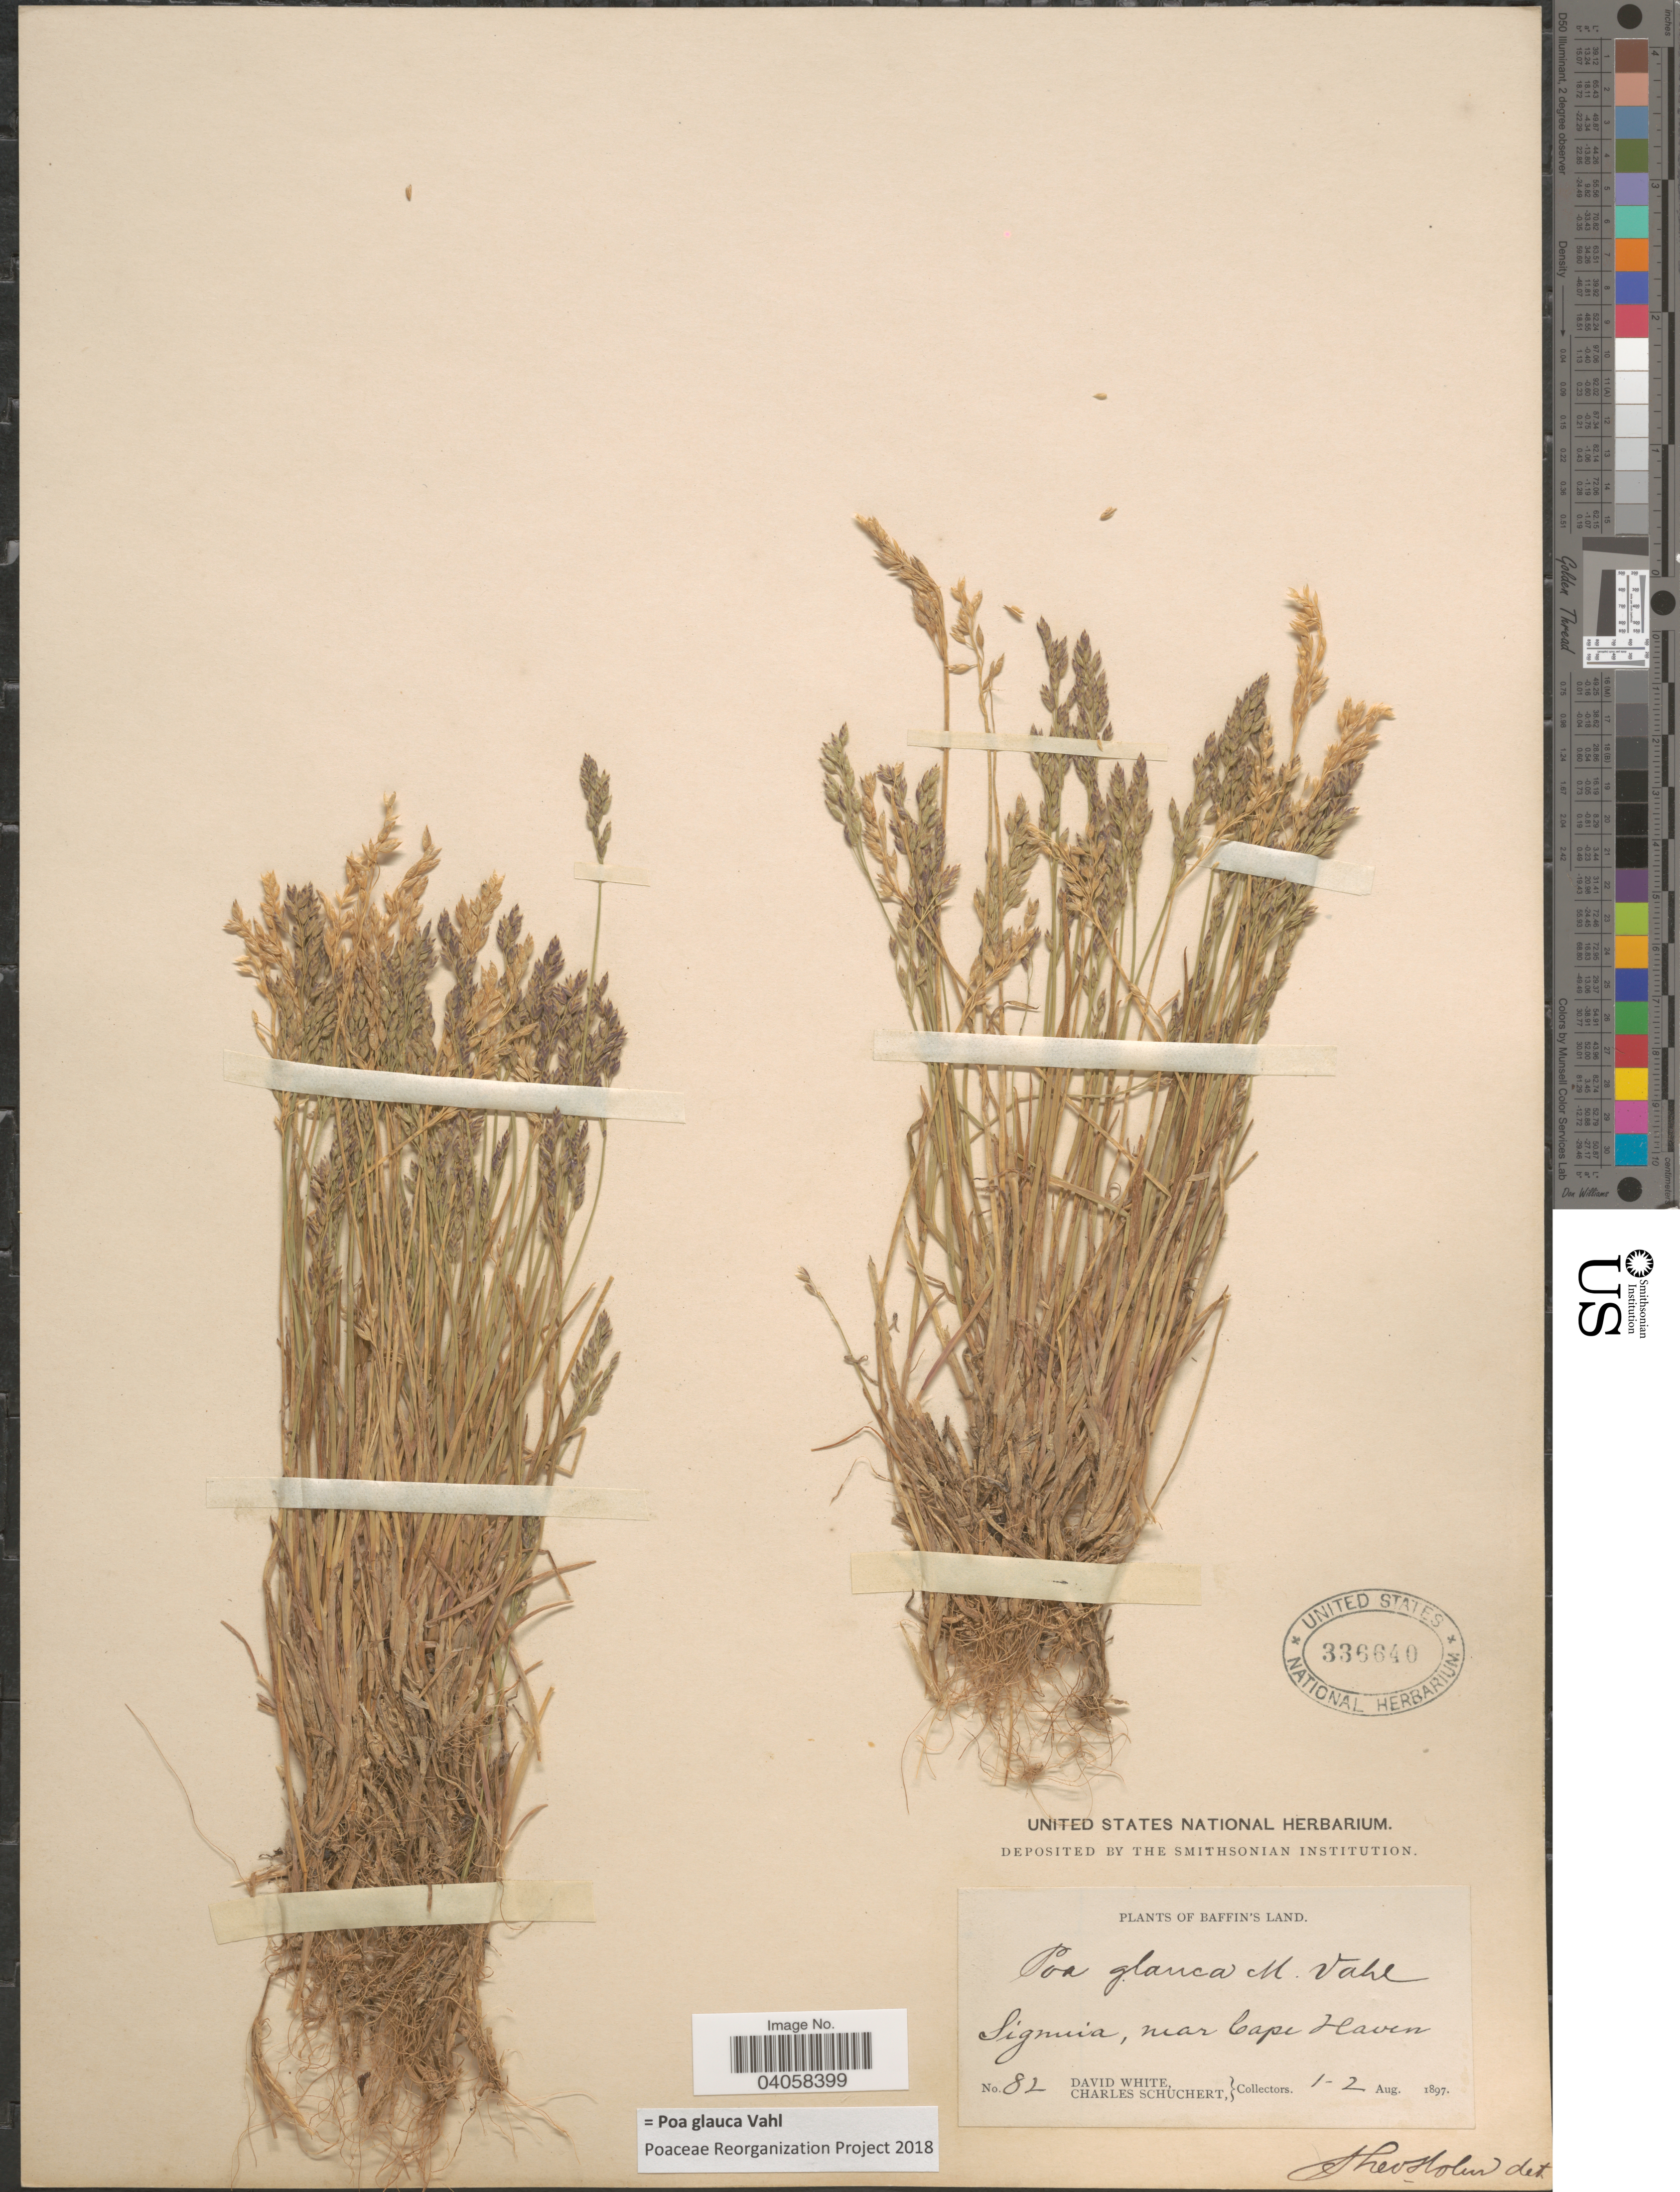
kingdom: Plantae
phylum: Tracheophyta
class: Liliopsida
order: Poales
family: Poaceae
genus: Poa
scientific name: Poa glauca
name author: Vahl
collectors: D. White & C. Schuchert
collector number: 82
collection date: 1897-08-01/1897-08-02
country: Canada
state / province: Nunavut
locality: Baffin's Land. Signuia, near Cape Haven.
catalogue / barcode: US 336640